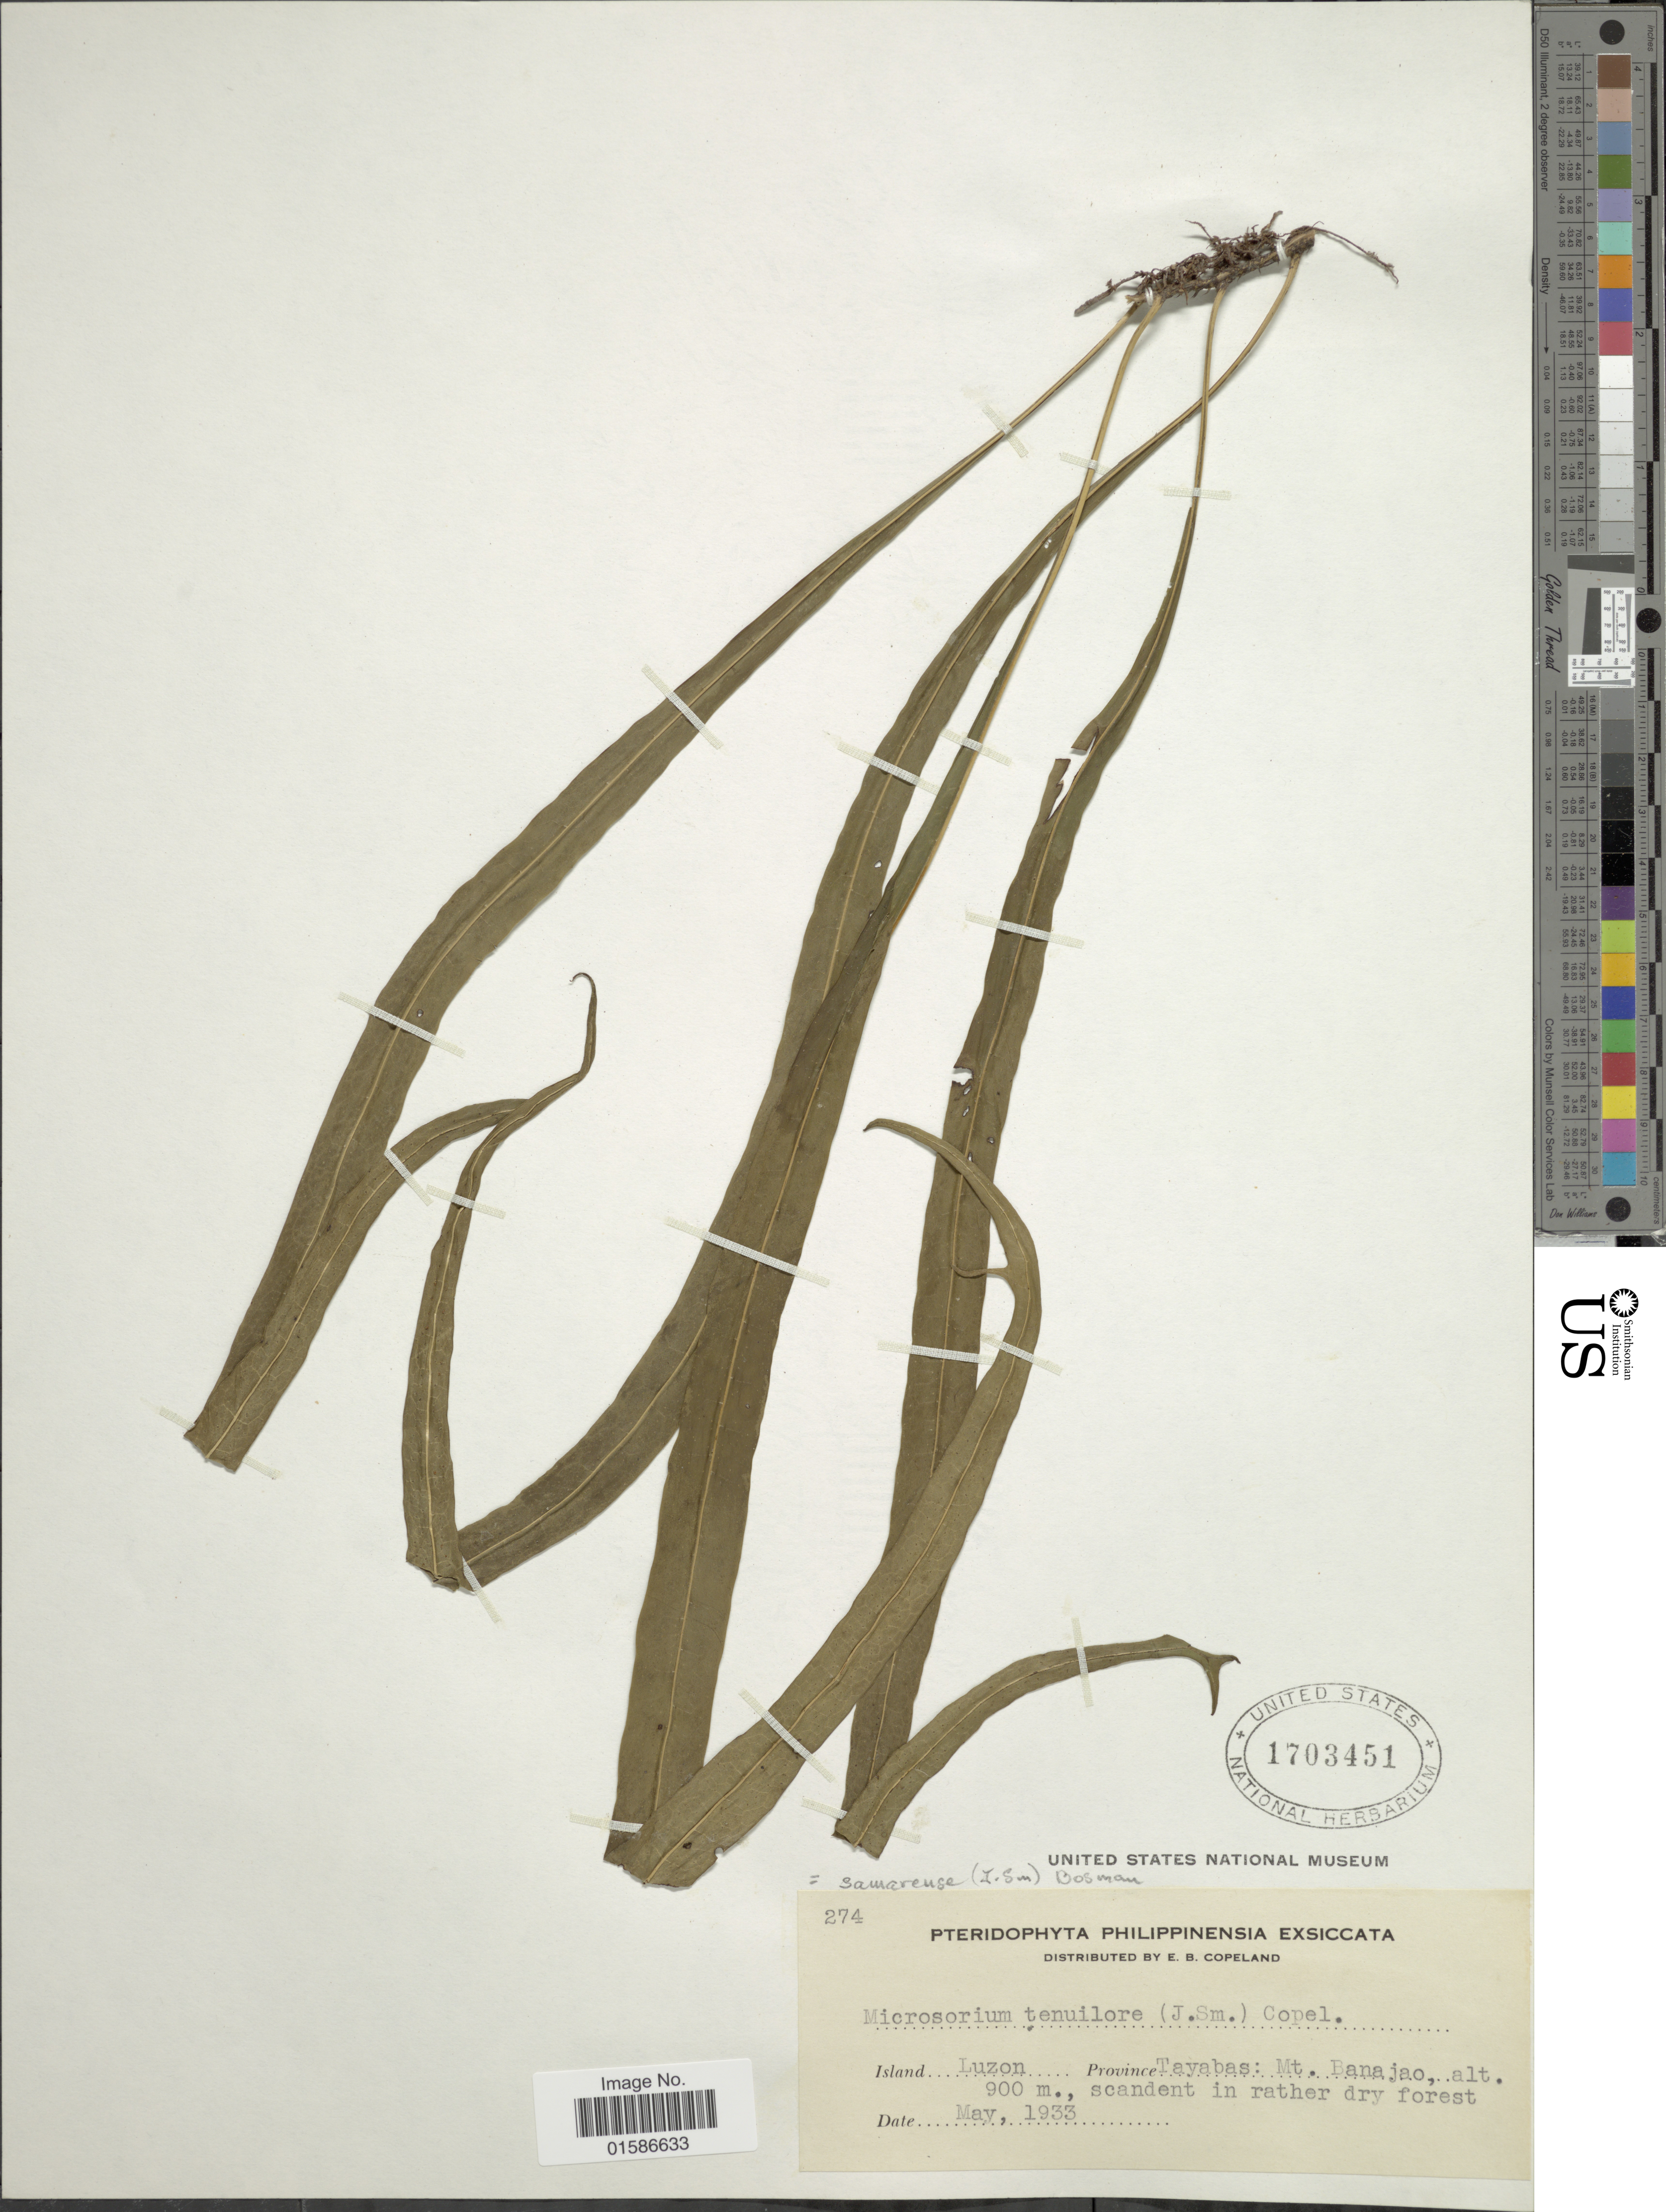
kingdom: Plantae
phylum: Tracheophyta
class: Polypodiopsida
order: Polypodiales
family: Polypodiaceae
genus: Microsorum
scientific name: Microsorum samarense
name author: (J. Sm.) Bosman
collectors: E. B. Copeland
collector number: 274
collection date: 1933-05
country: Philippines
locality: Island Luzon, Province Tayabas: Mt Banajao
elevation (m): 900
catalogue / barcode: US 1703451